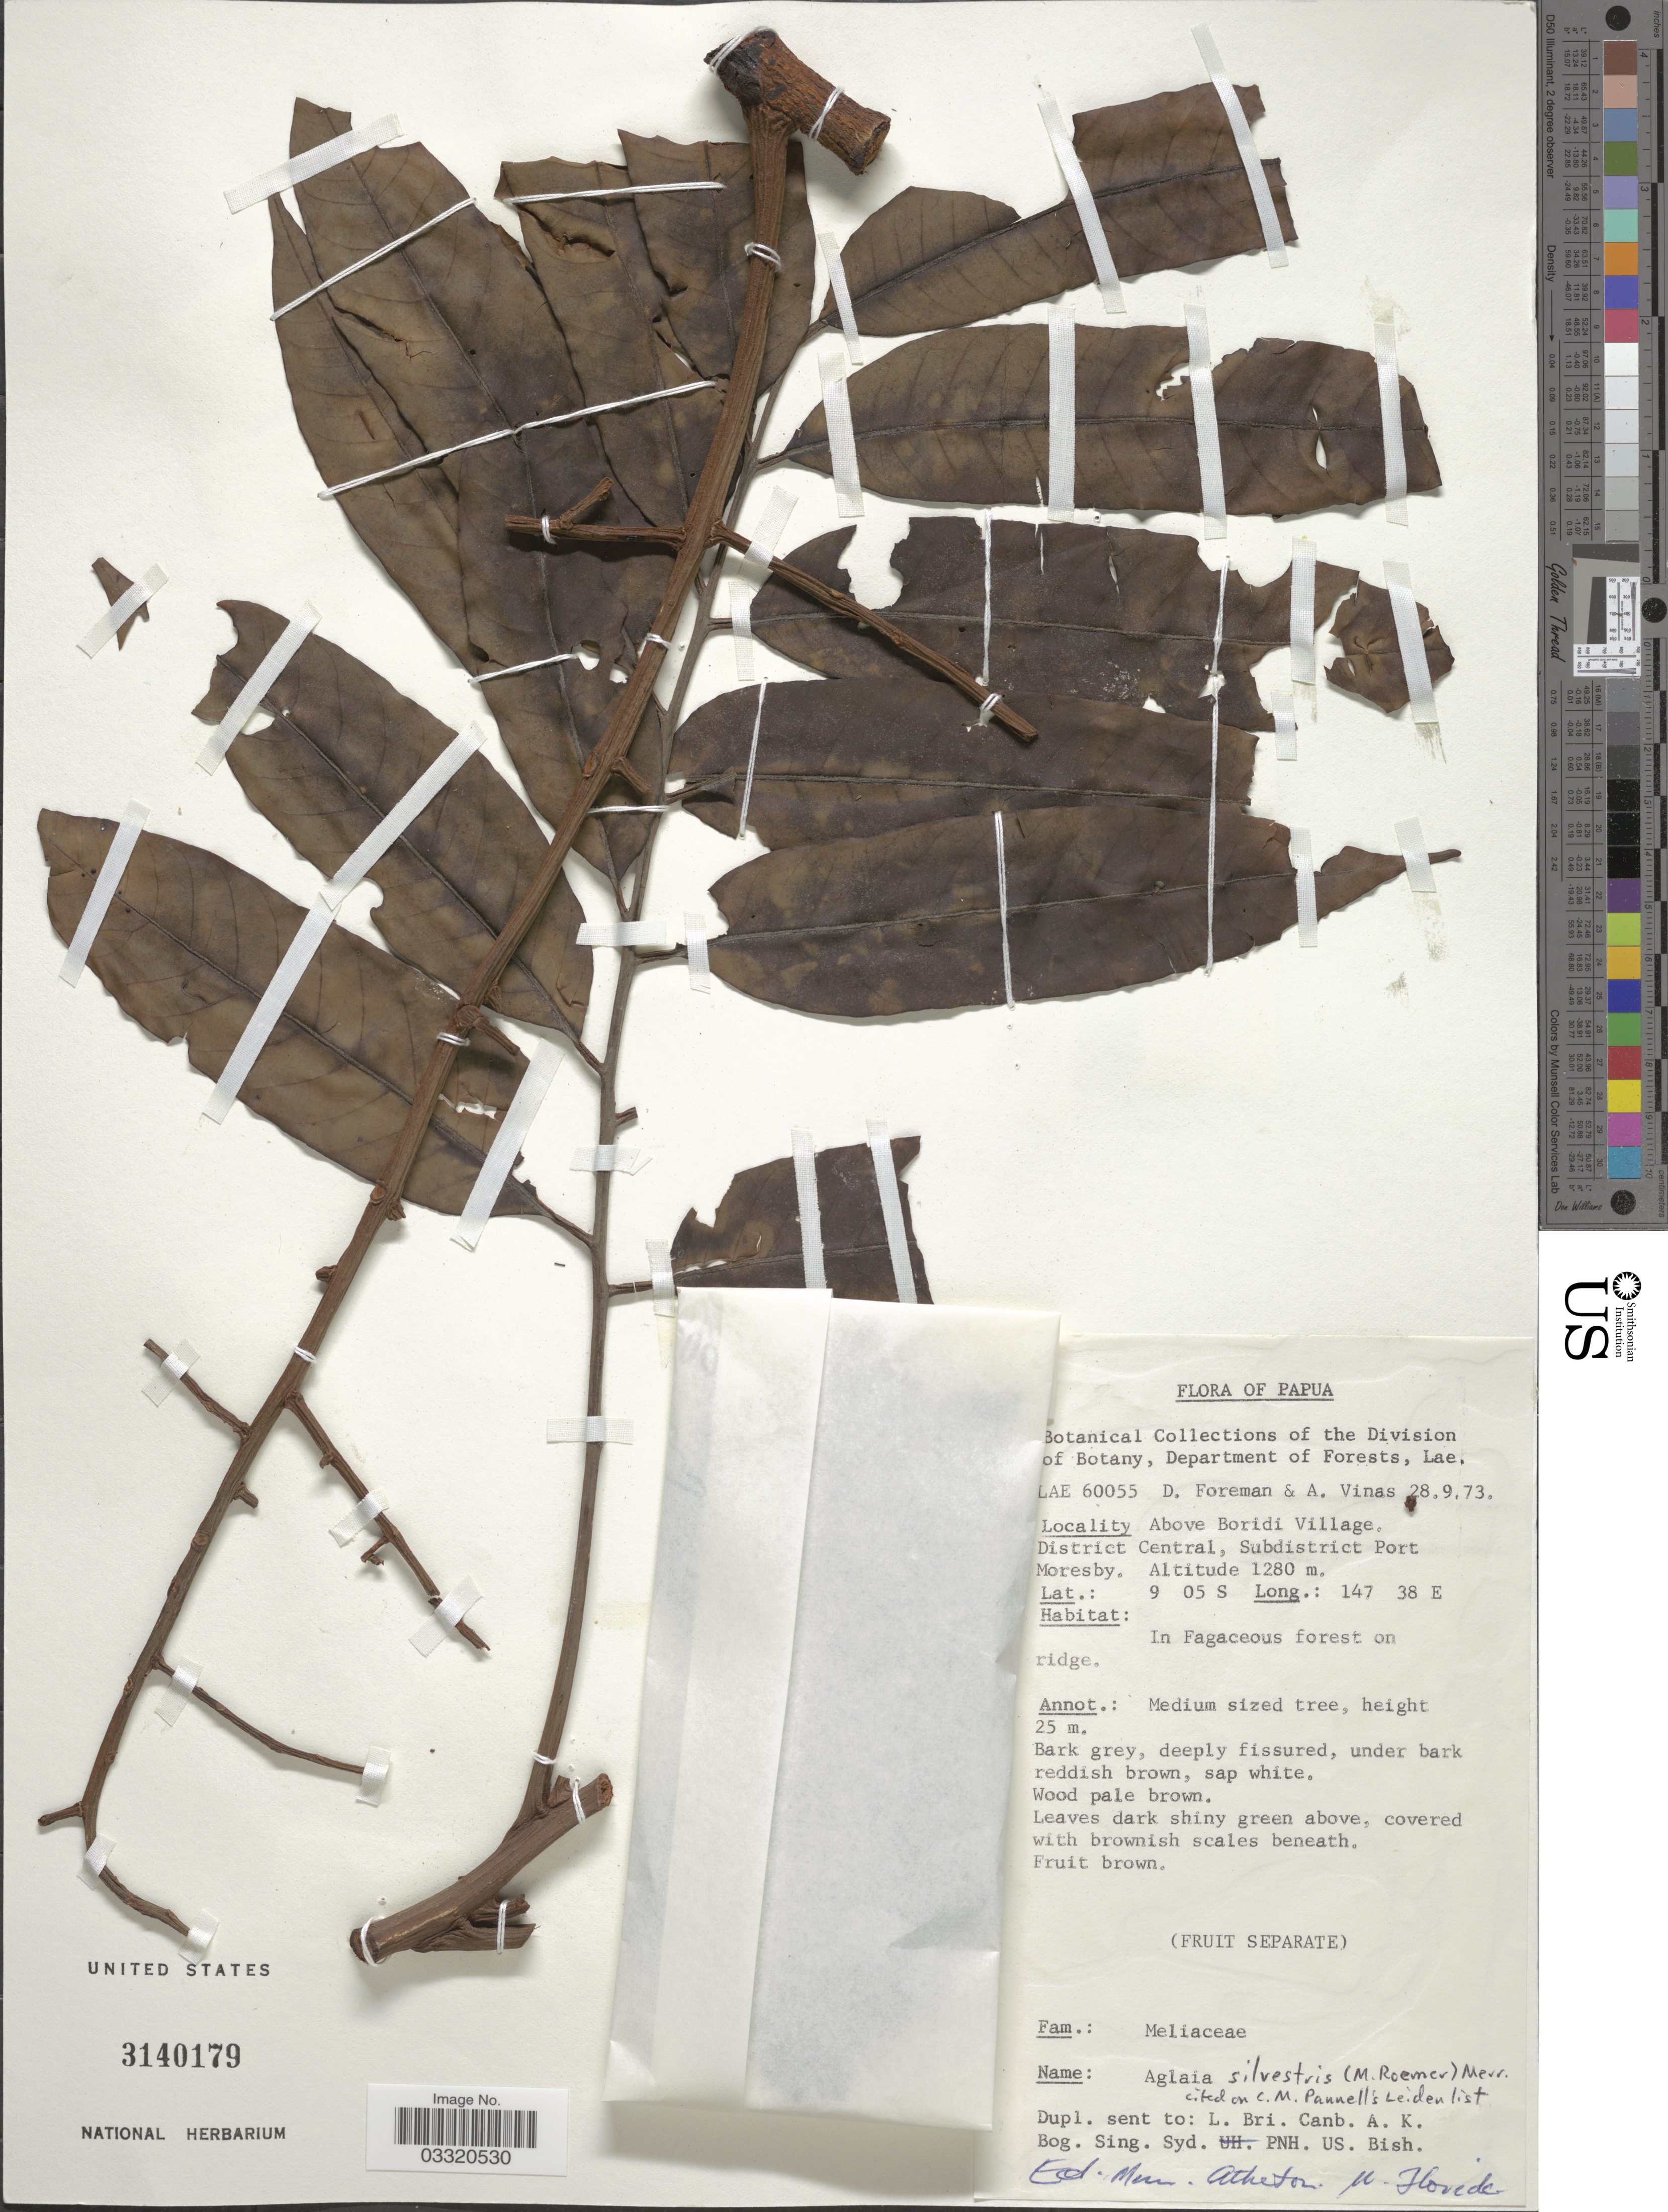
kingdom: Plantae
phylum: Tracheophyta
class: Magnoliopsida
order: Sapindales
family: Meliaceae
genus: Aglaia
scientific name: Aglaia silvestris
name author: (M. Roem.) Merr.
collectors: D. Foreman & A. Vinas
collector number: LAE60055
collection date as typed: Transcribed d/m/y: 28/9/73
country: Papua New Guinea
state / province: Central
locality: Papua. Above Boridi Village, District Central, Subdistrict Port Moresby.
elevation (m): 1280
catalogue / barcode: US 3140179